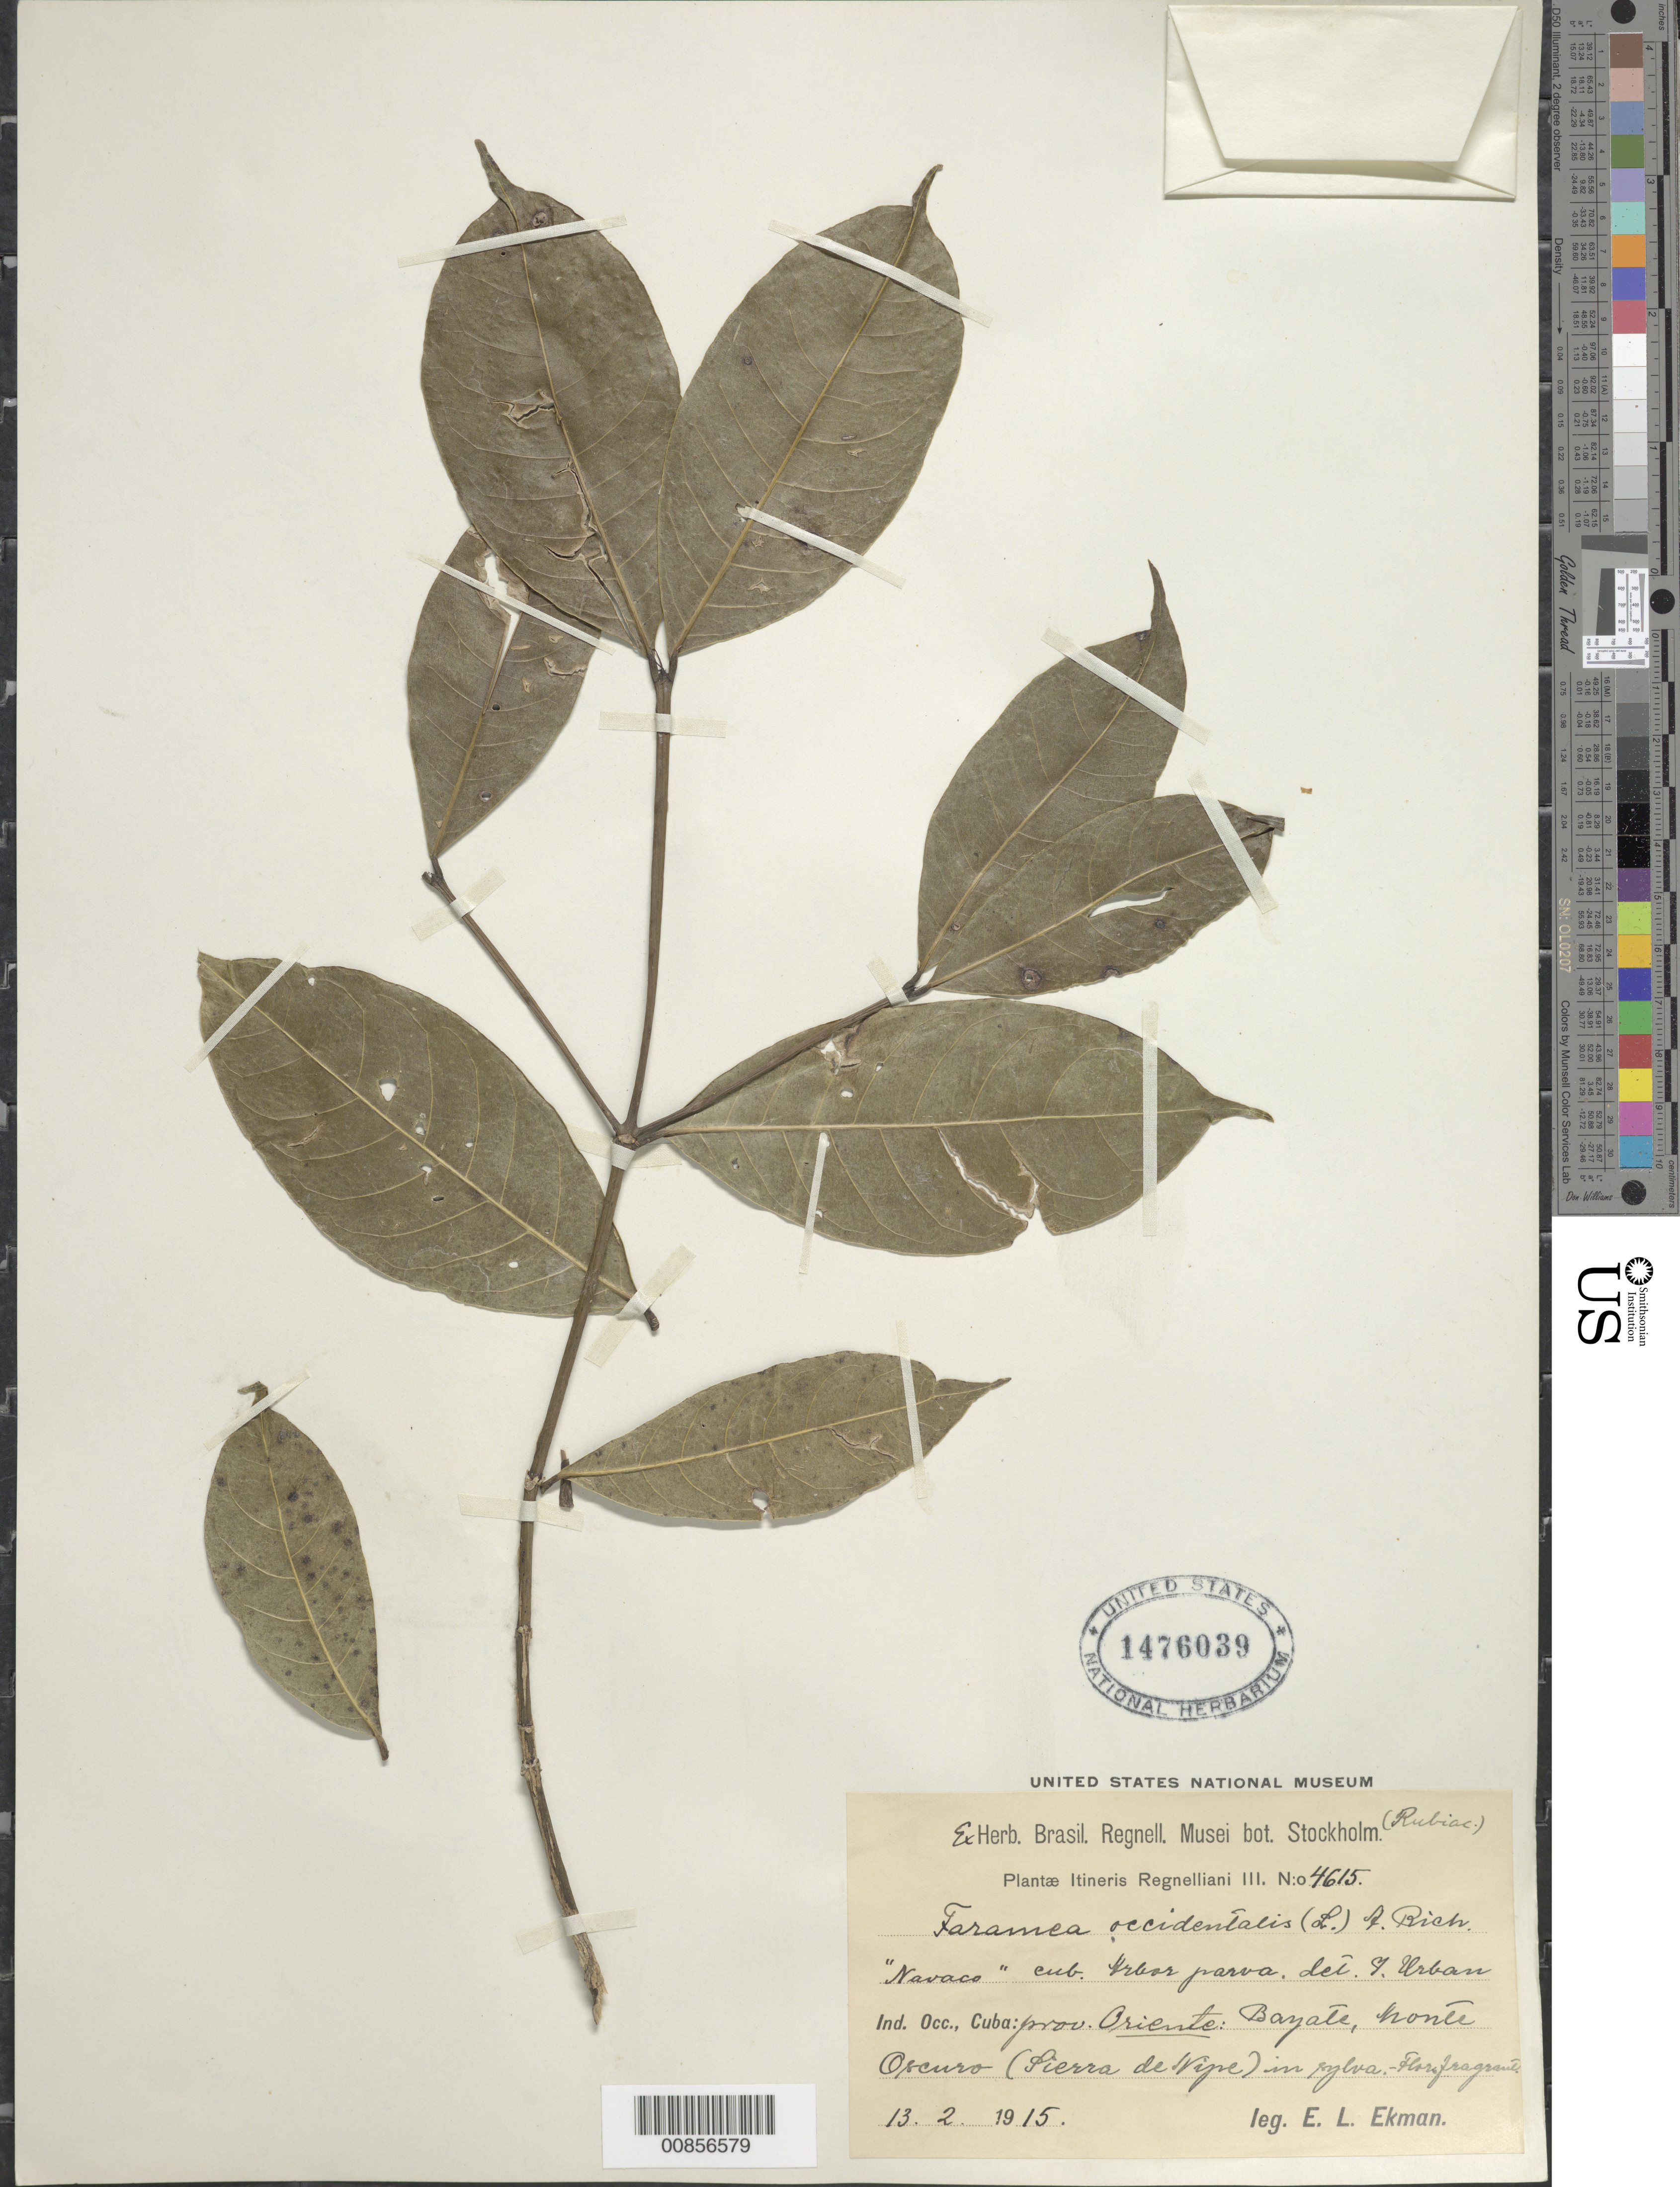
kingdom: Plantae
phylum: Tracheophyta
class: Magnoliopsida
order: Gentianales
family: Rubiaceae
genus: Faramea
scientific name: Faramea occidentalis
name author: (L.) A. Rich.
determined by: Urban, Ignatz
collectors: E. L. Ekman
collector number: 4615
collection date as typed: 13 Feb 1915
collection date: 1915-02-13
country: Cuba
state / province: Oriente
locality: Bayate, honte Oscuro (Sierra de Nigre)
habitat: In sylva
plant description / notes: Common name: Navaco; Common name language: Cub.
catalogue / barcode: US 1476039